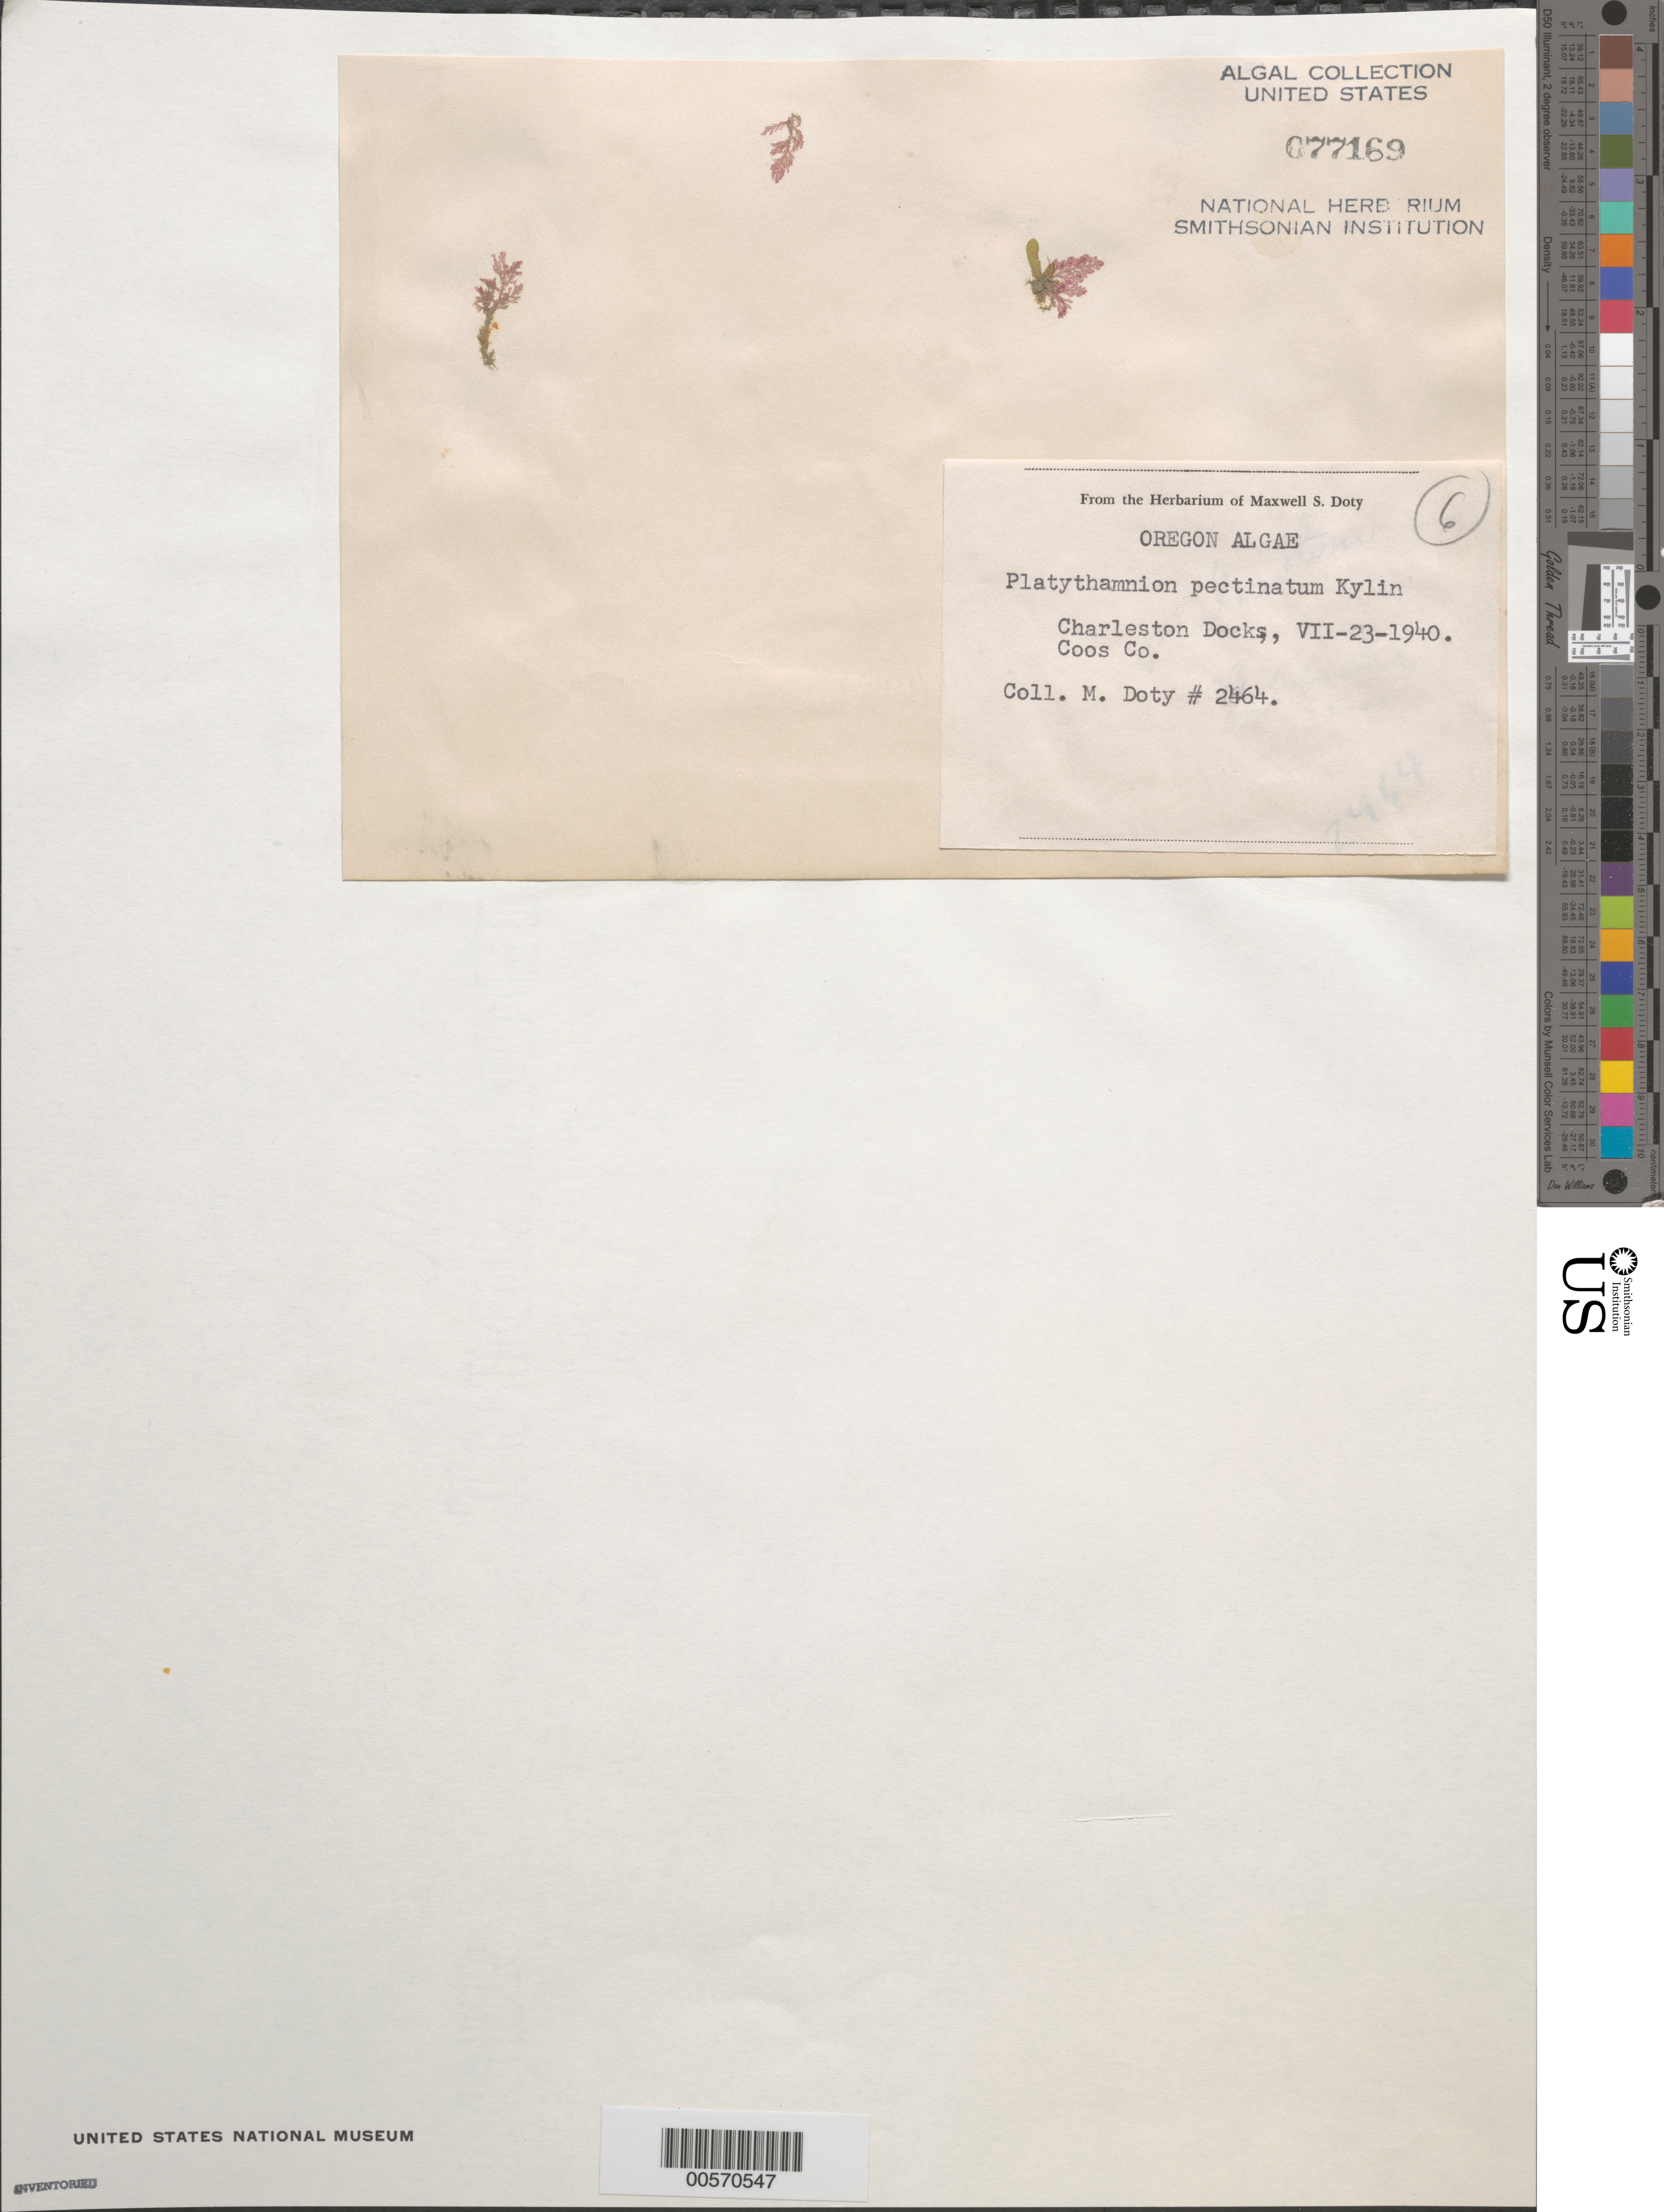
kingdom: Plantae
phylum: Rhodophyta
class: Florideophyceae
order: Ceramiales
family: Ceramiaceae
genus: Pterothamnion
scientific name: Pterothamnion pectinatum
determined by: Algae name updating Project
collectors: M. S. Doty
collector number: MSD 2464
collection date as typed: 23 Jul 1940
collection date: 1940-07-23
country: United States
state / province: Oregon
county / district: Coos County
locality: Charleston docks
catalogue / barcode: US 77169